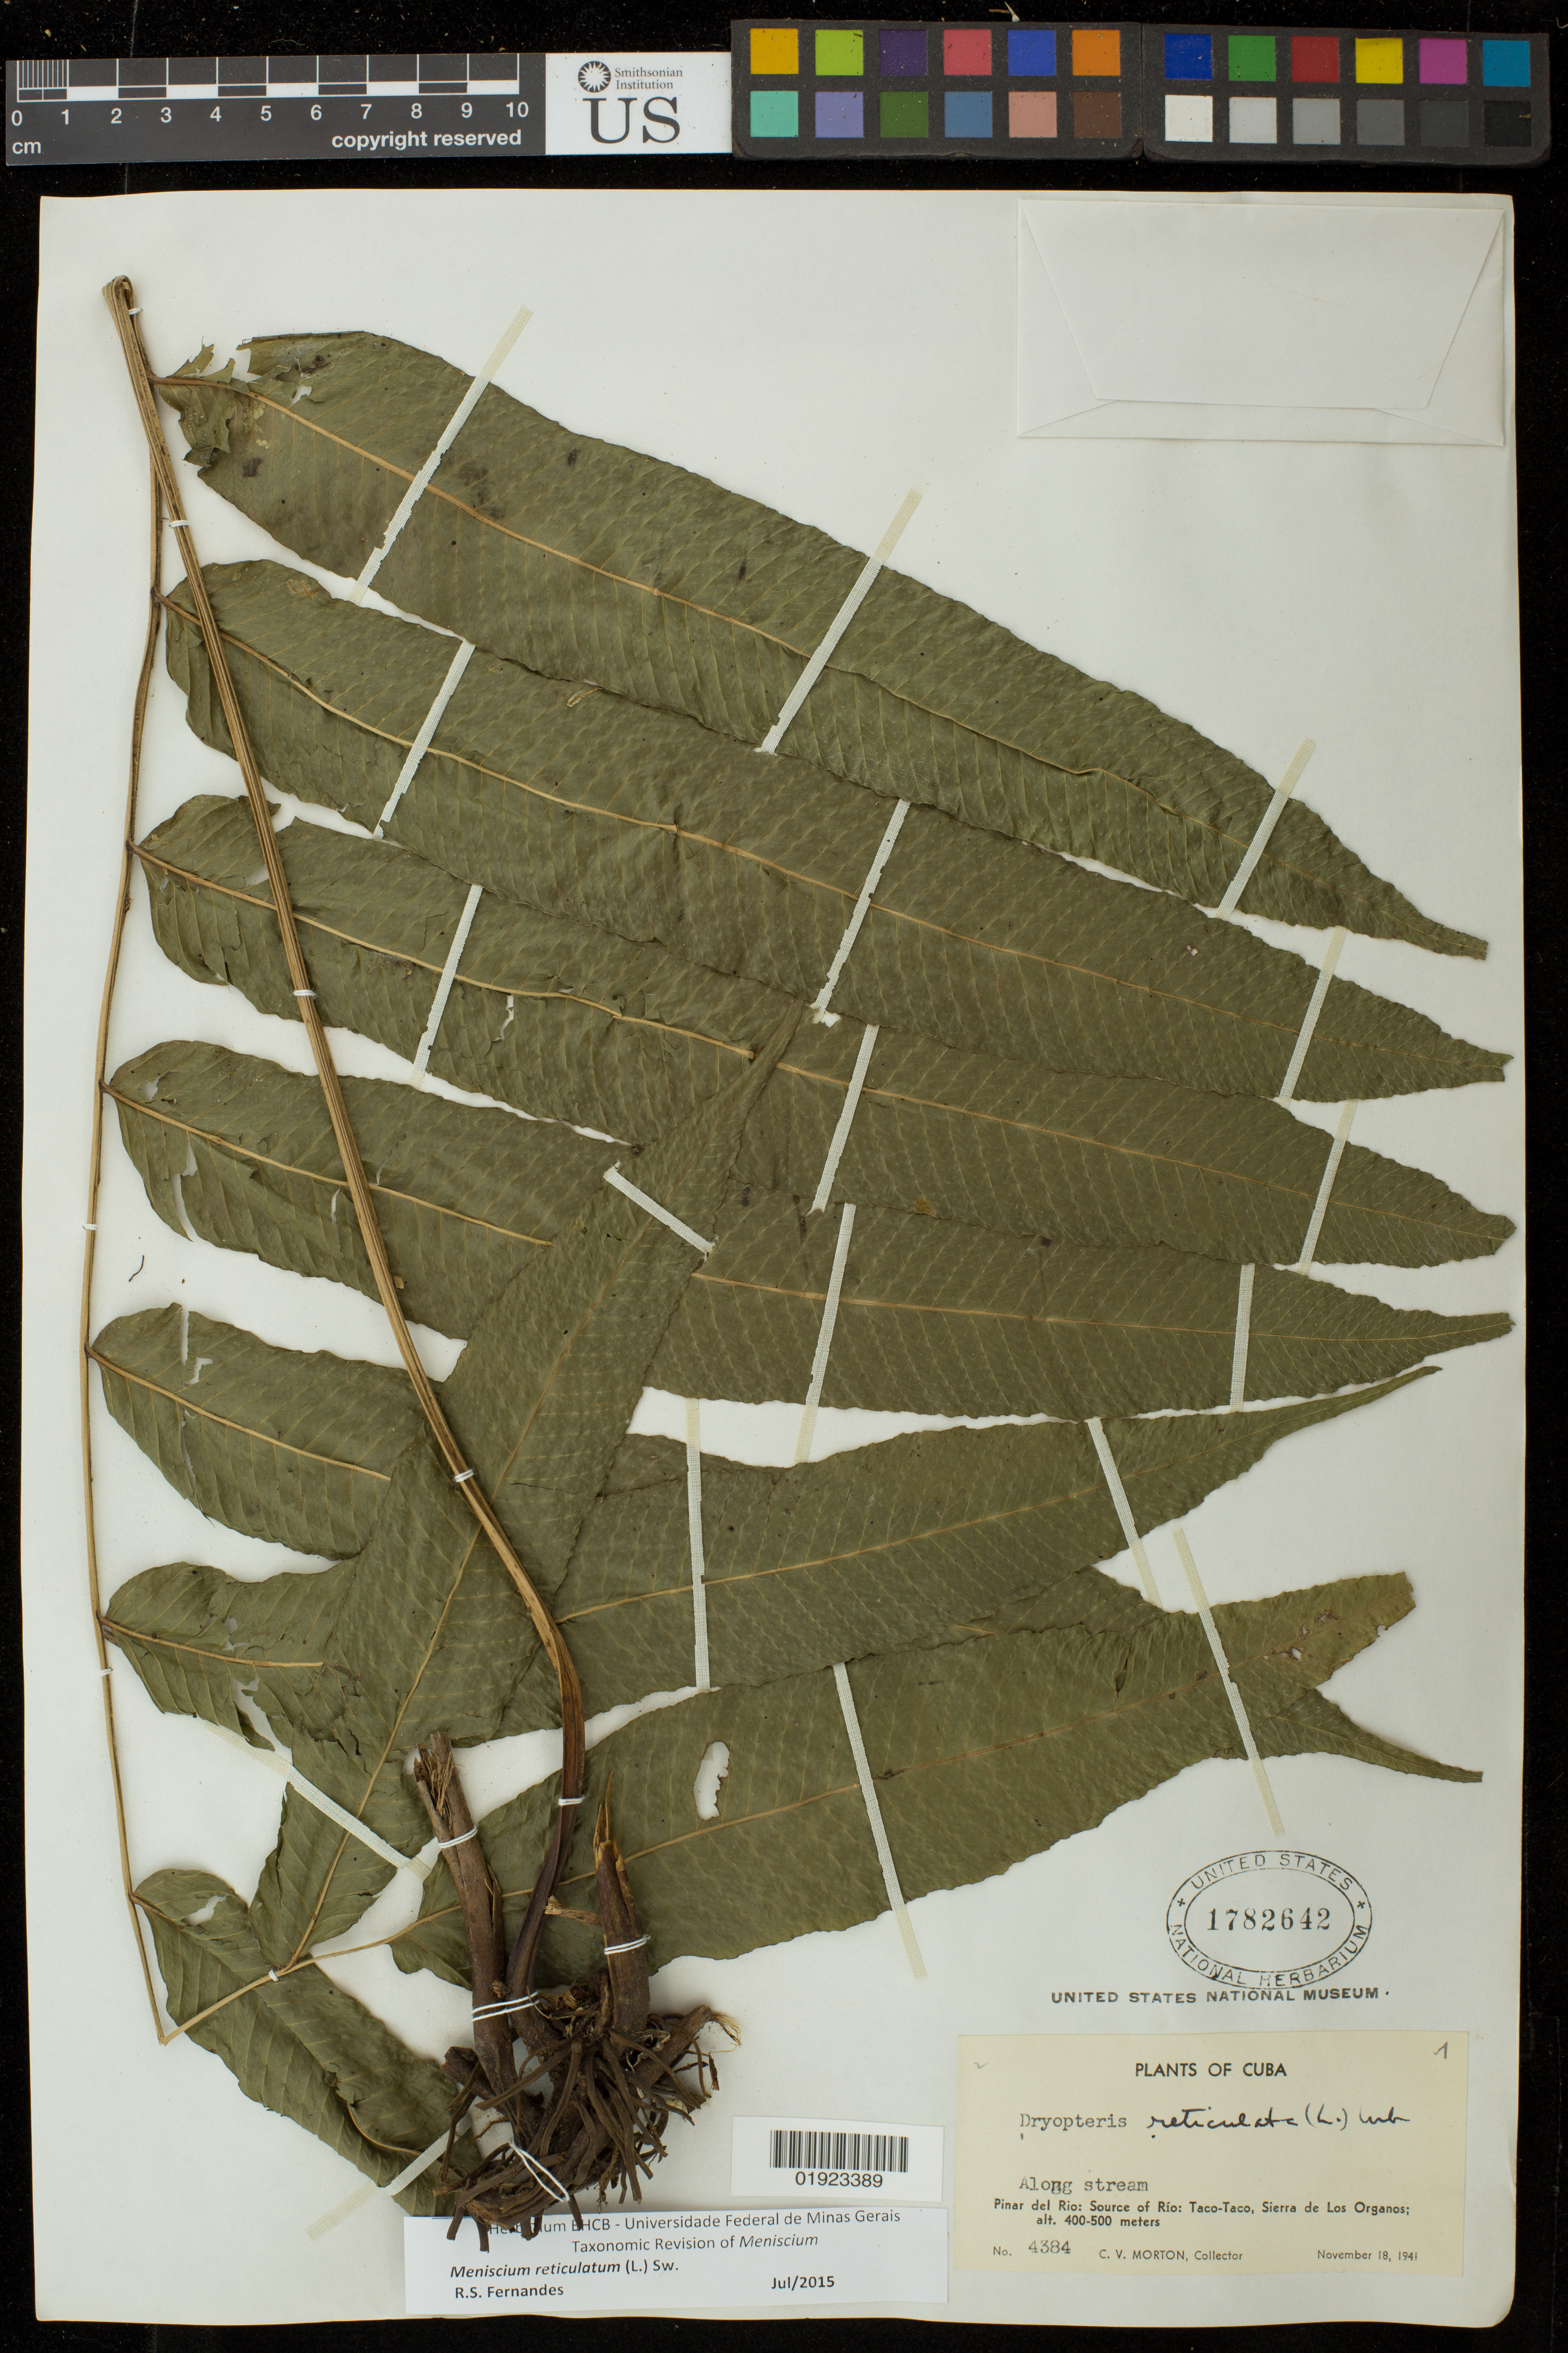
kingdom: Plantae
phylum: Tracheophyta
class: Polypodiopsida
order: Polypodiales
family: Thelypteridaceae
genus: Meniscium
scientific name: Meniscium reticulatum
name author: (L.) Sw.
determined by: Fernandes, R. S.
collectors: C. V. Morton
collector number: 4384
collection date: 1941-11-18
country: Cuba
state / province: Pinar del Río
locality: Source of Rio: Taco-Taco, Sierra de Los Organos.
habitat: Along stream.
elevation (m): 400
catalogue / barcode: US 1782642